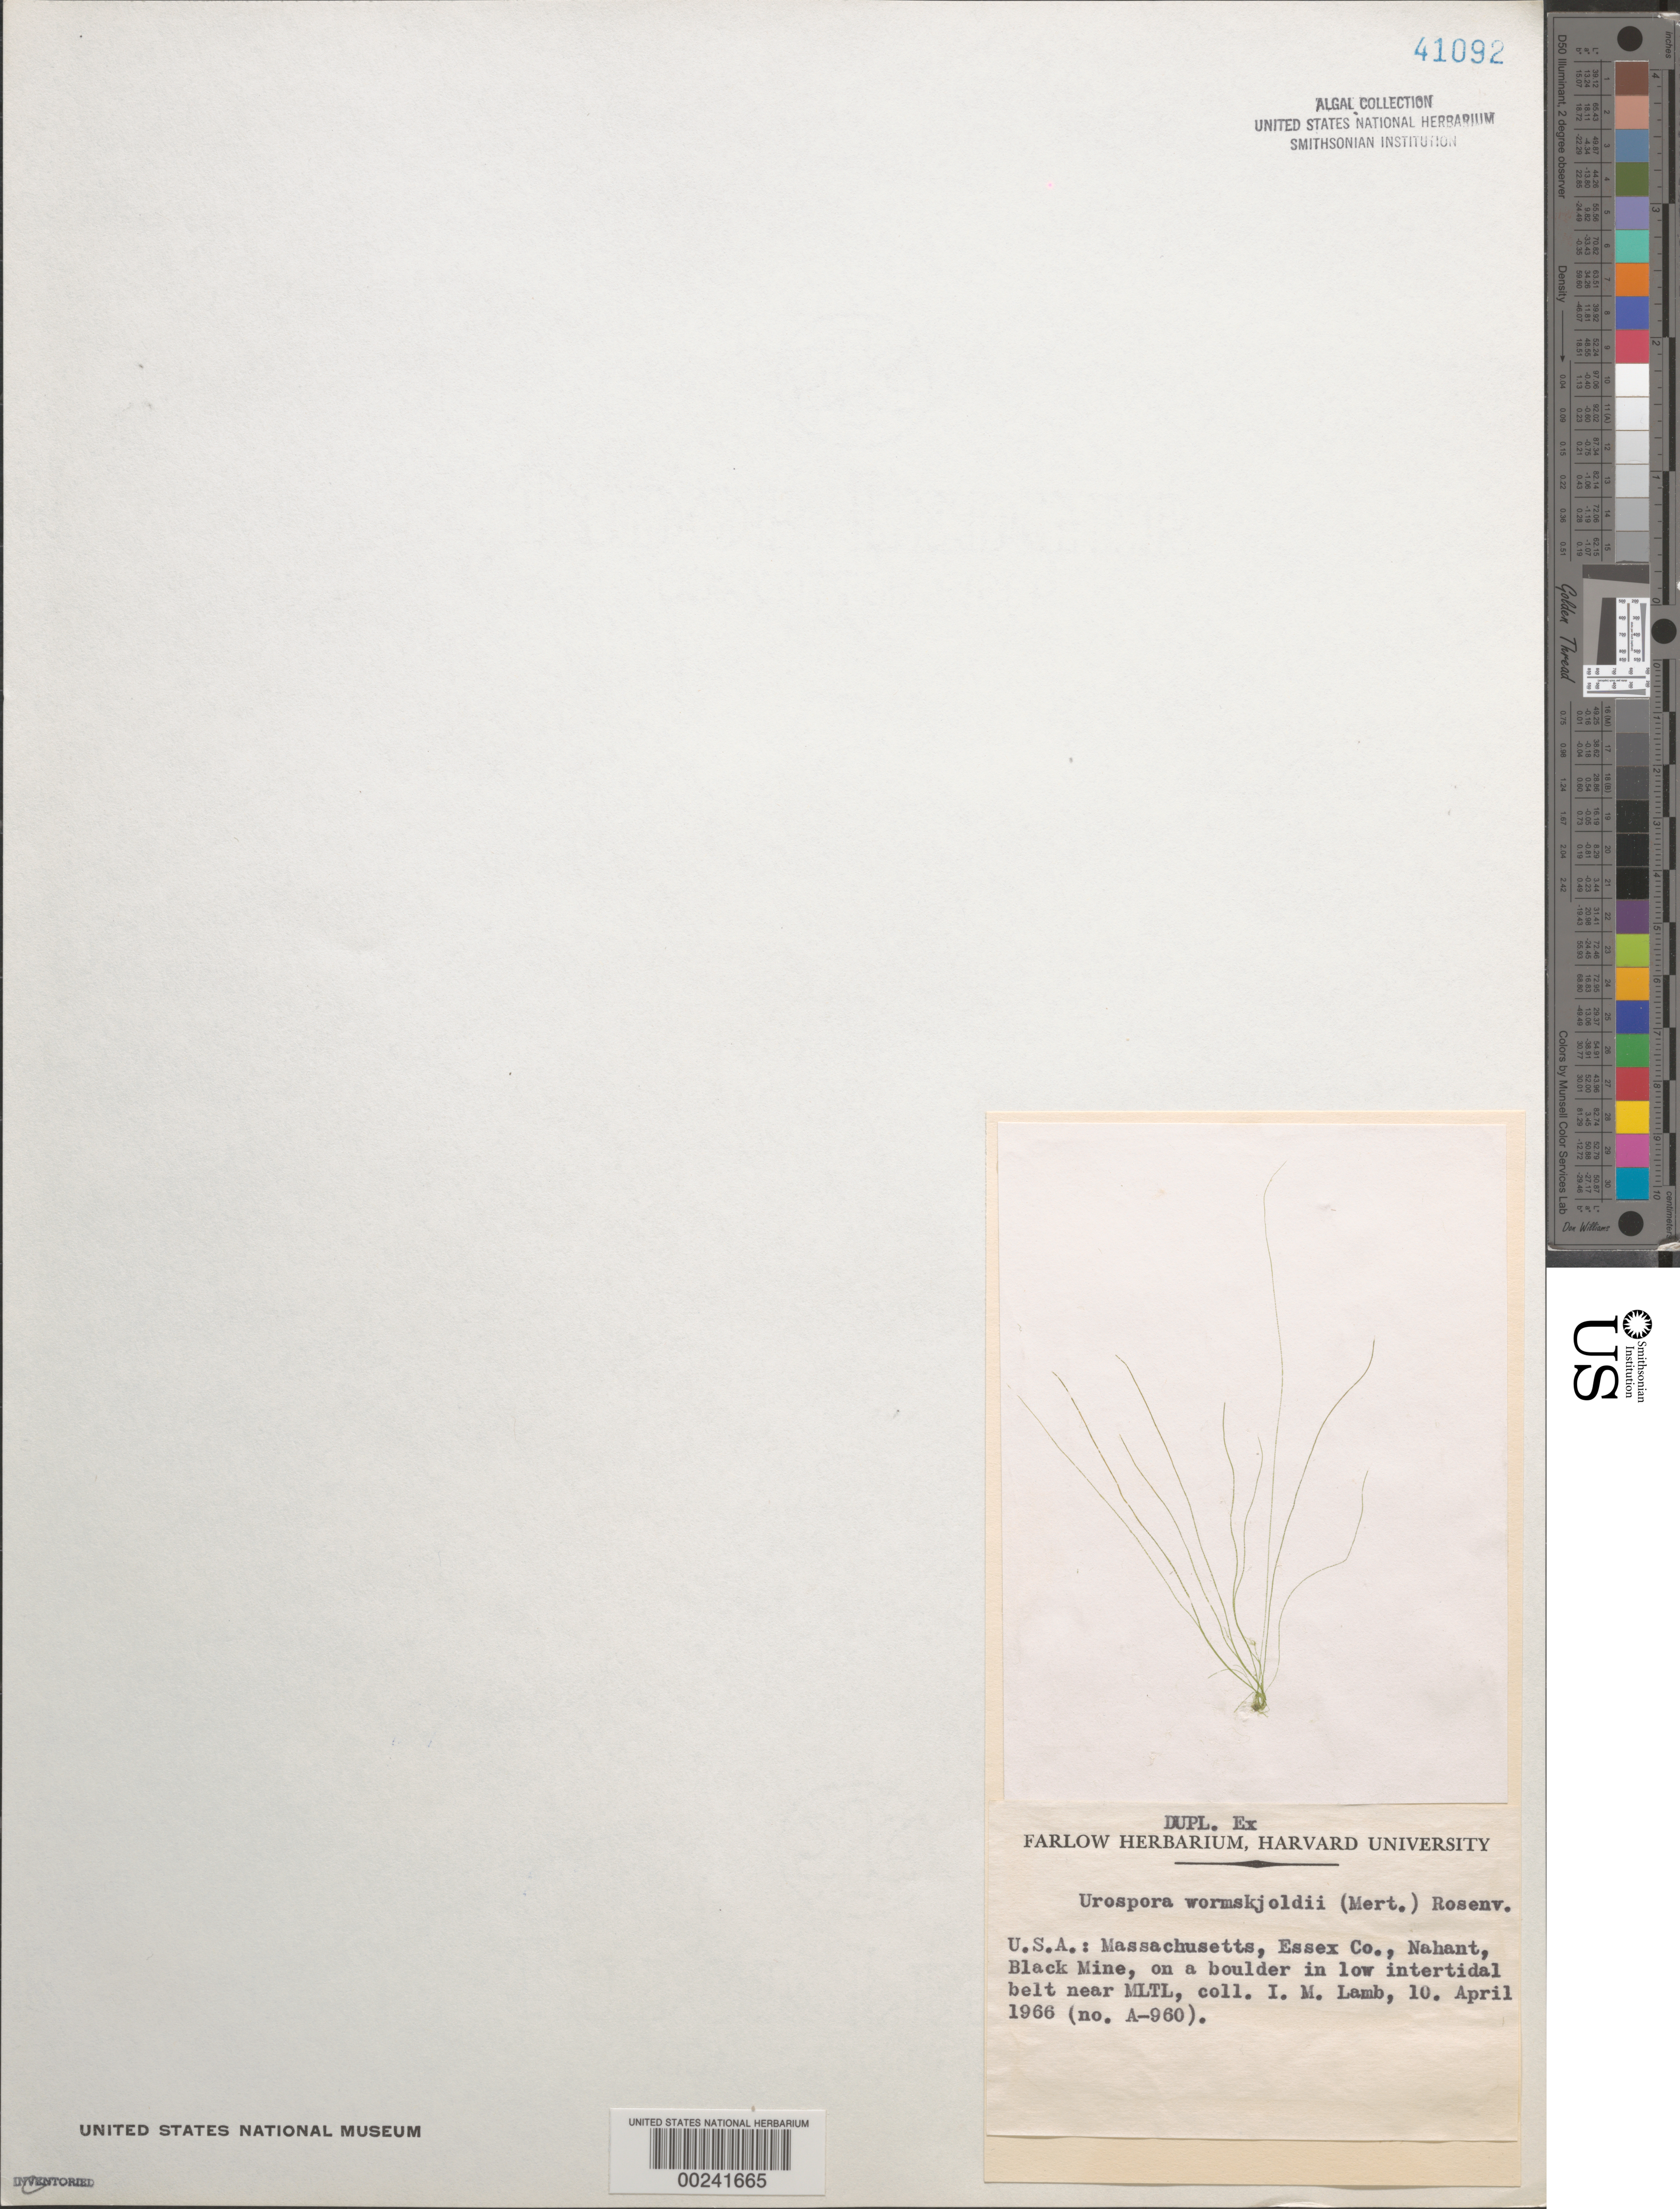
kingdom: Plantae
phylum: Chlorophyta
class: Ulvophyceae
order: Ulotrichales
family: Ulotrichaceae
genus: Urospora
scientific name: Urospora wormskjoldii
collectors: I. M. Lamb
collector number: A-960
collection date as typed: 10 Apr 1966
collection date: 1966-04-10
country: United States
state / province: Massachusetts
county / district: Essex County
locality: Nahant, Black Mine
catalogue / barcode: US 41092